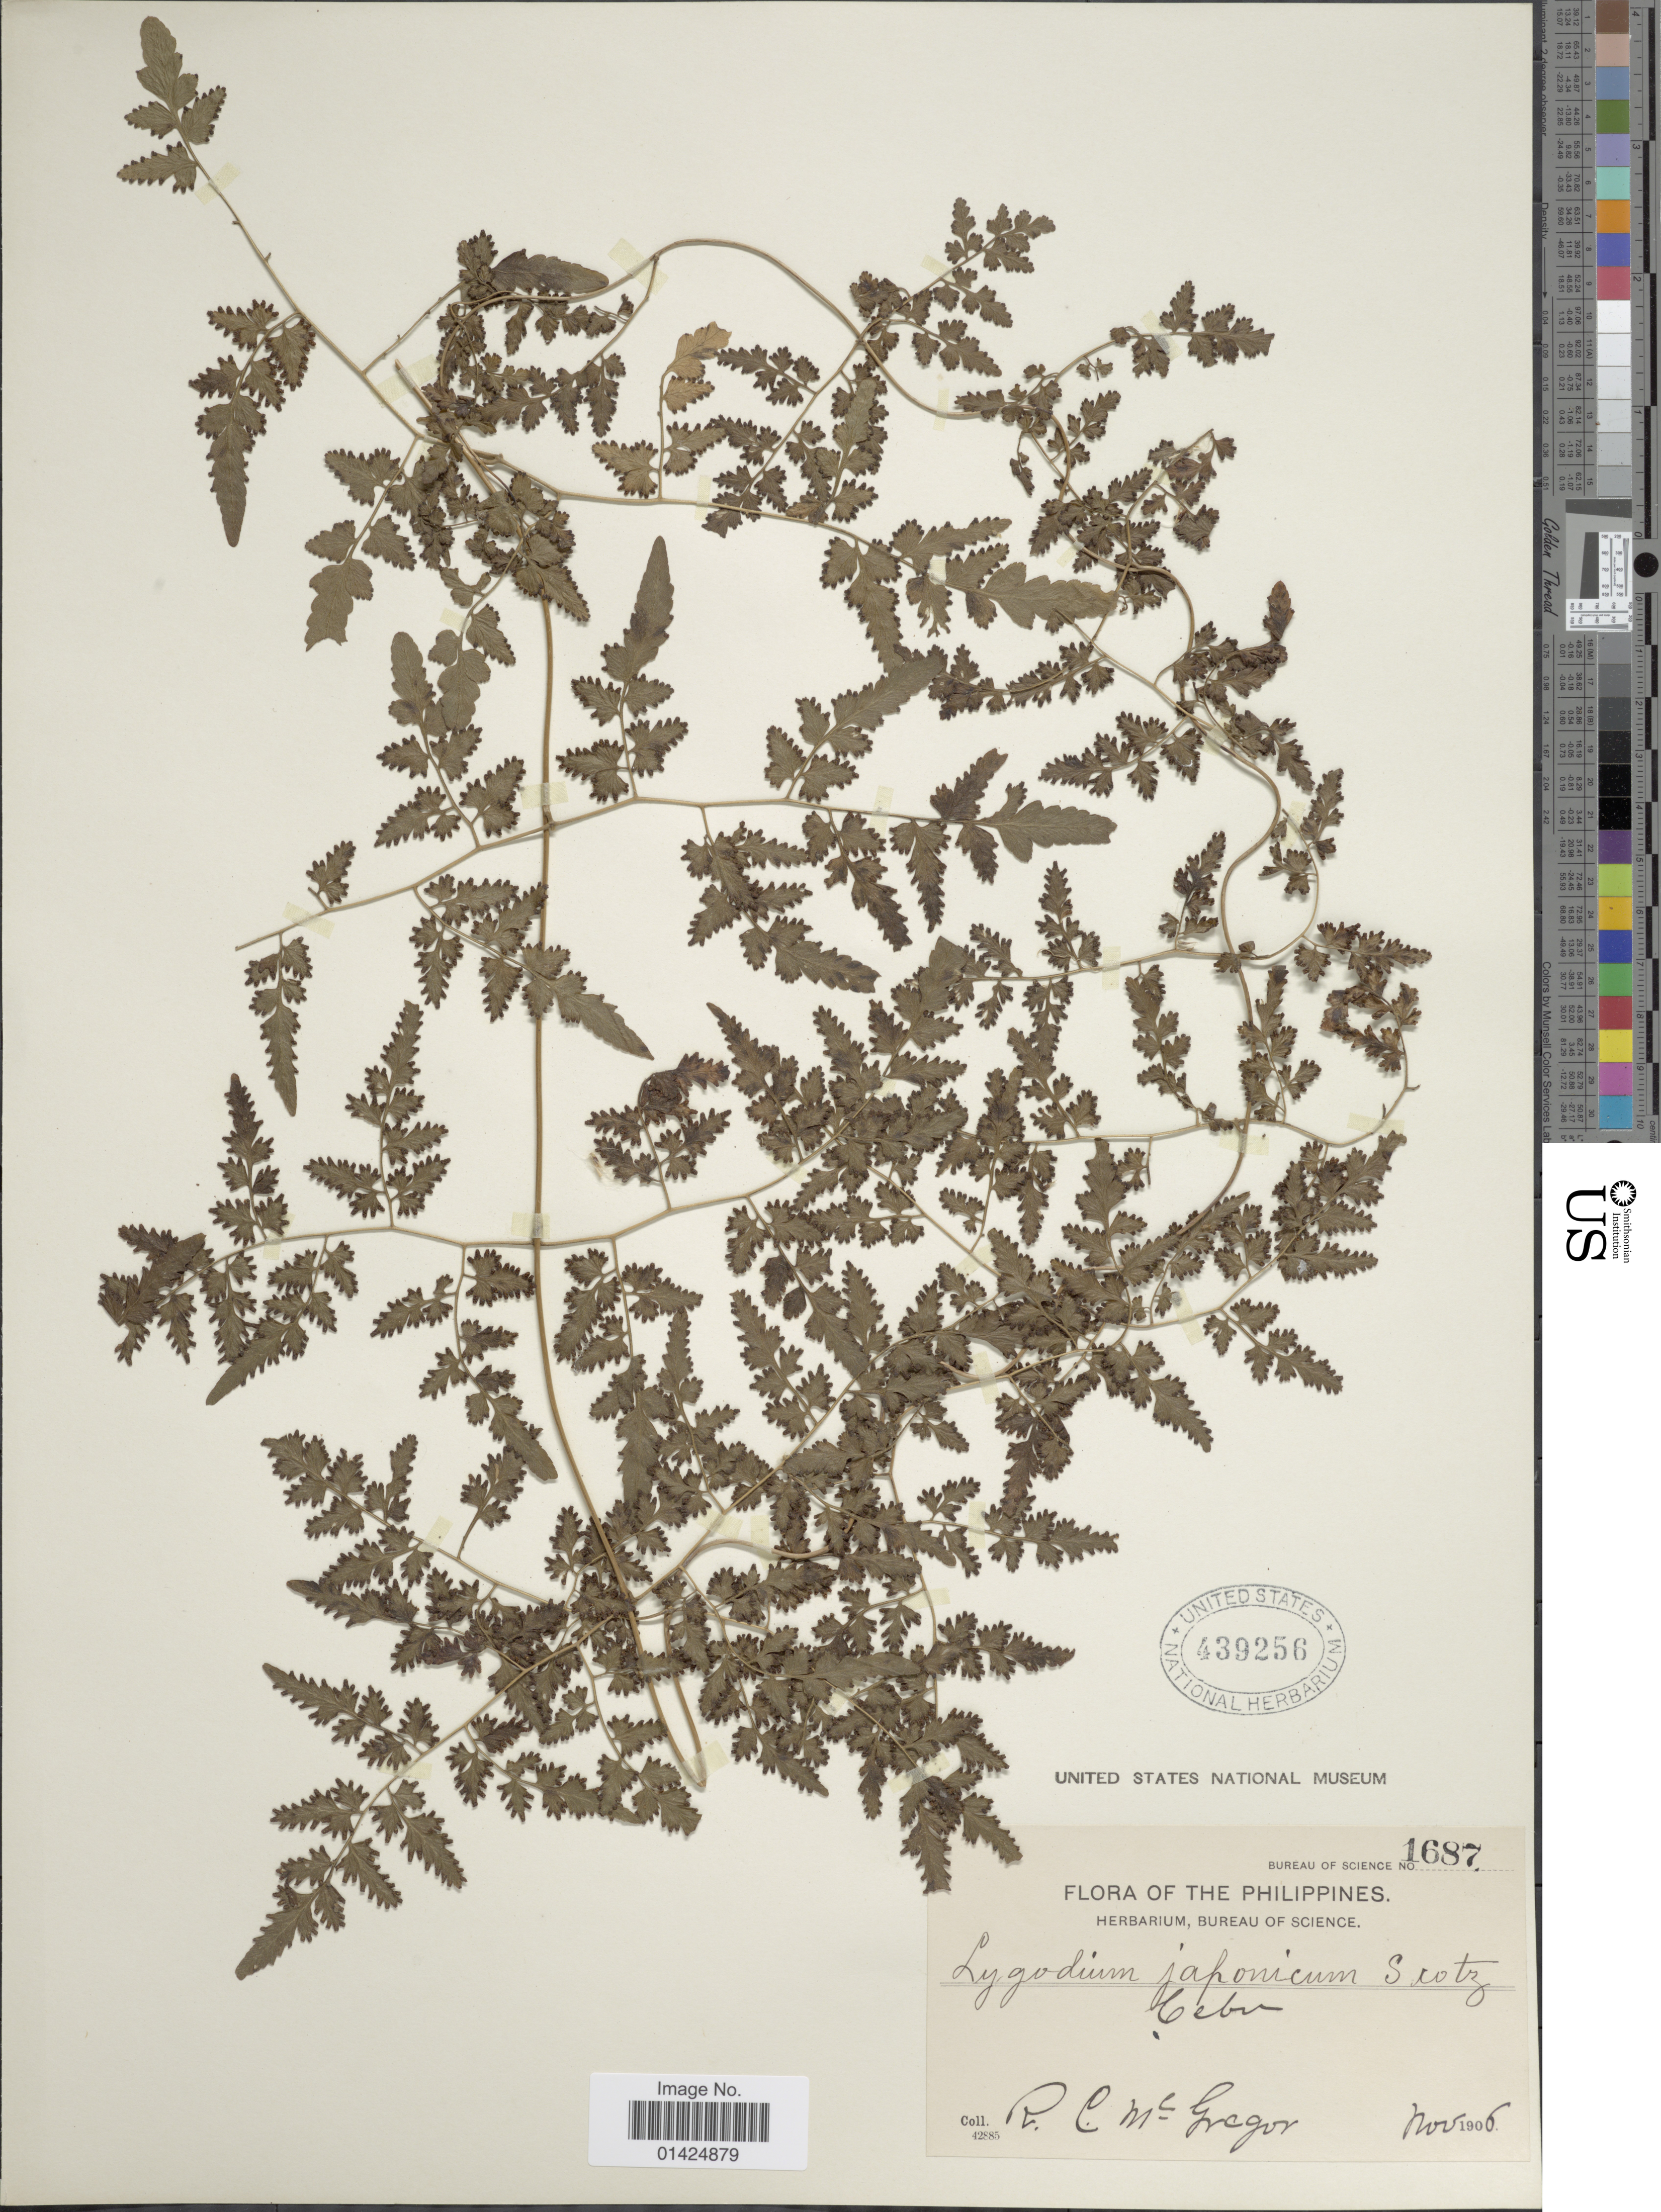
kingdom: Plantae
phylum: Tracheophyta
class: Polypodiopsida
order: Schizaeales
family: Lygodiaceae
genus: Lygodium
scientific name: Lygodium japonicum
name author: (Thunb.) Sw.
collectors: R. C. McGregor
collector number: Bureau of Science 1687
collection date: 1906-11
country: Philippines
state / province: Central Visayas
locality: Cebu.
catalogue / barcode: US 439256